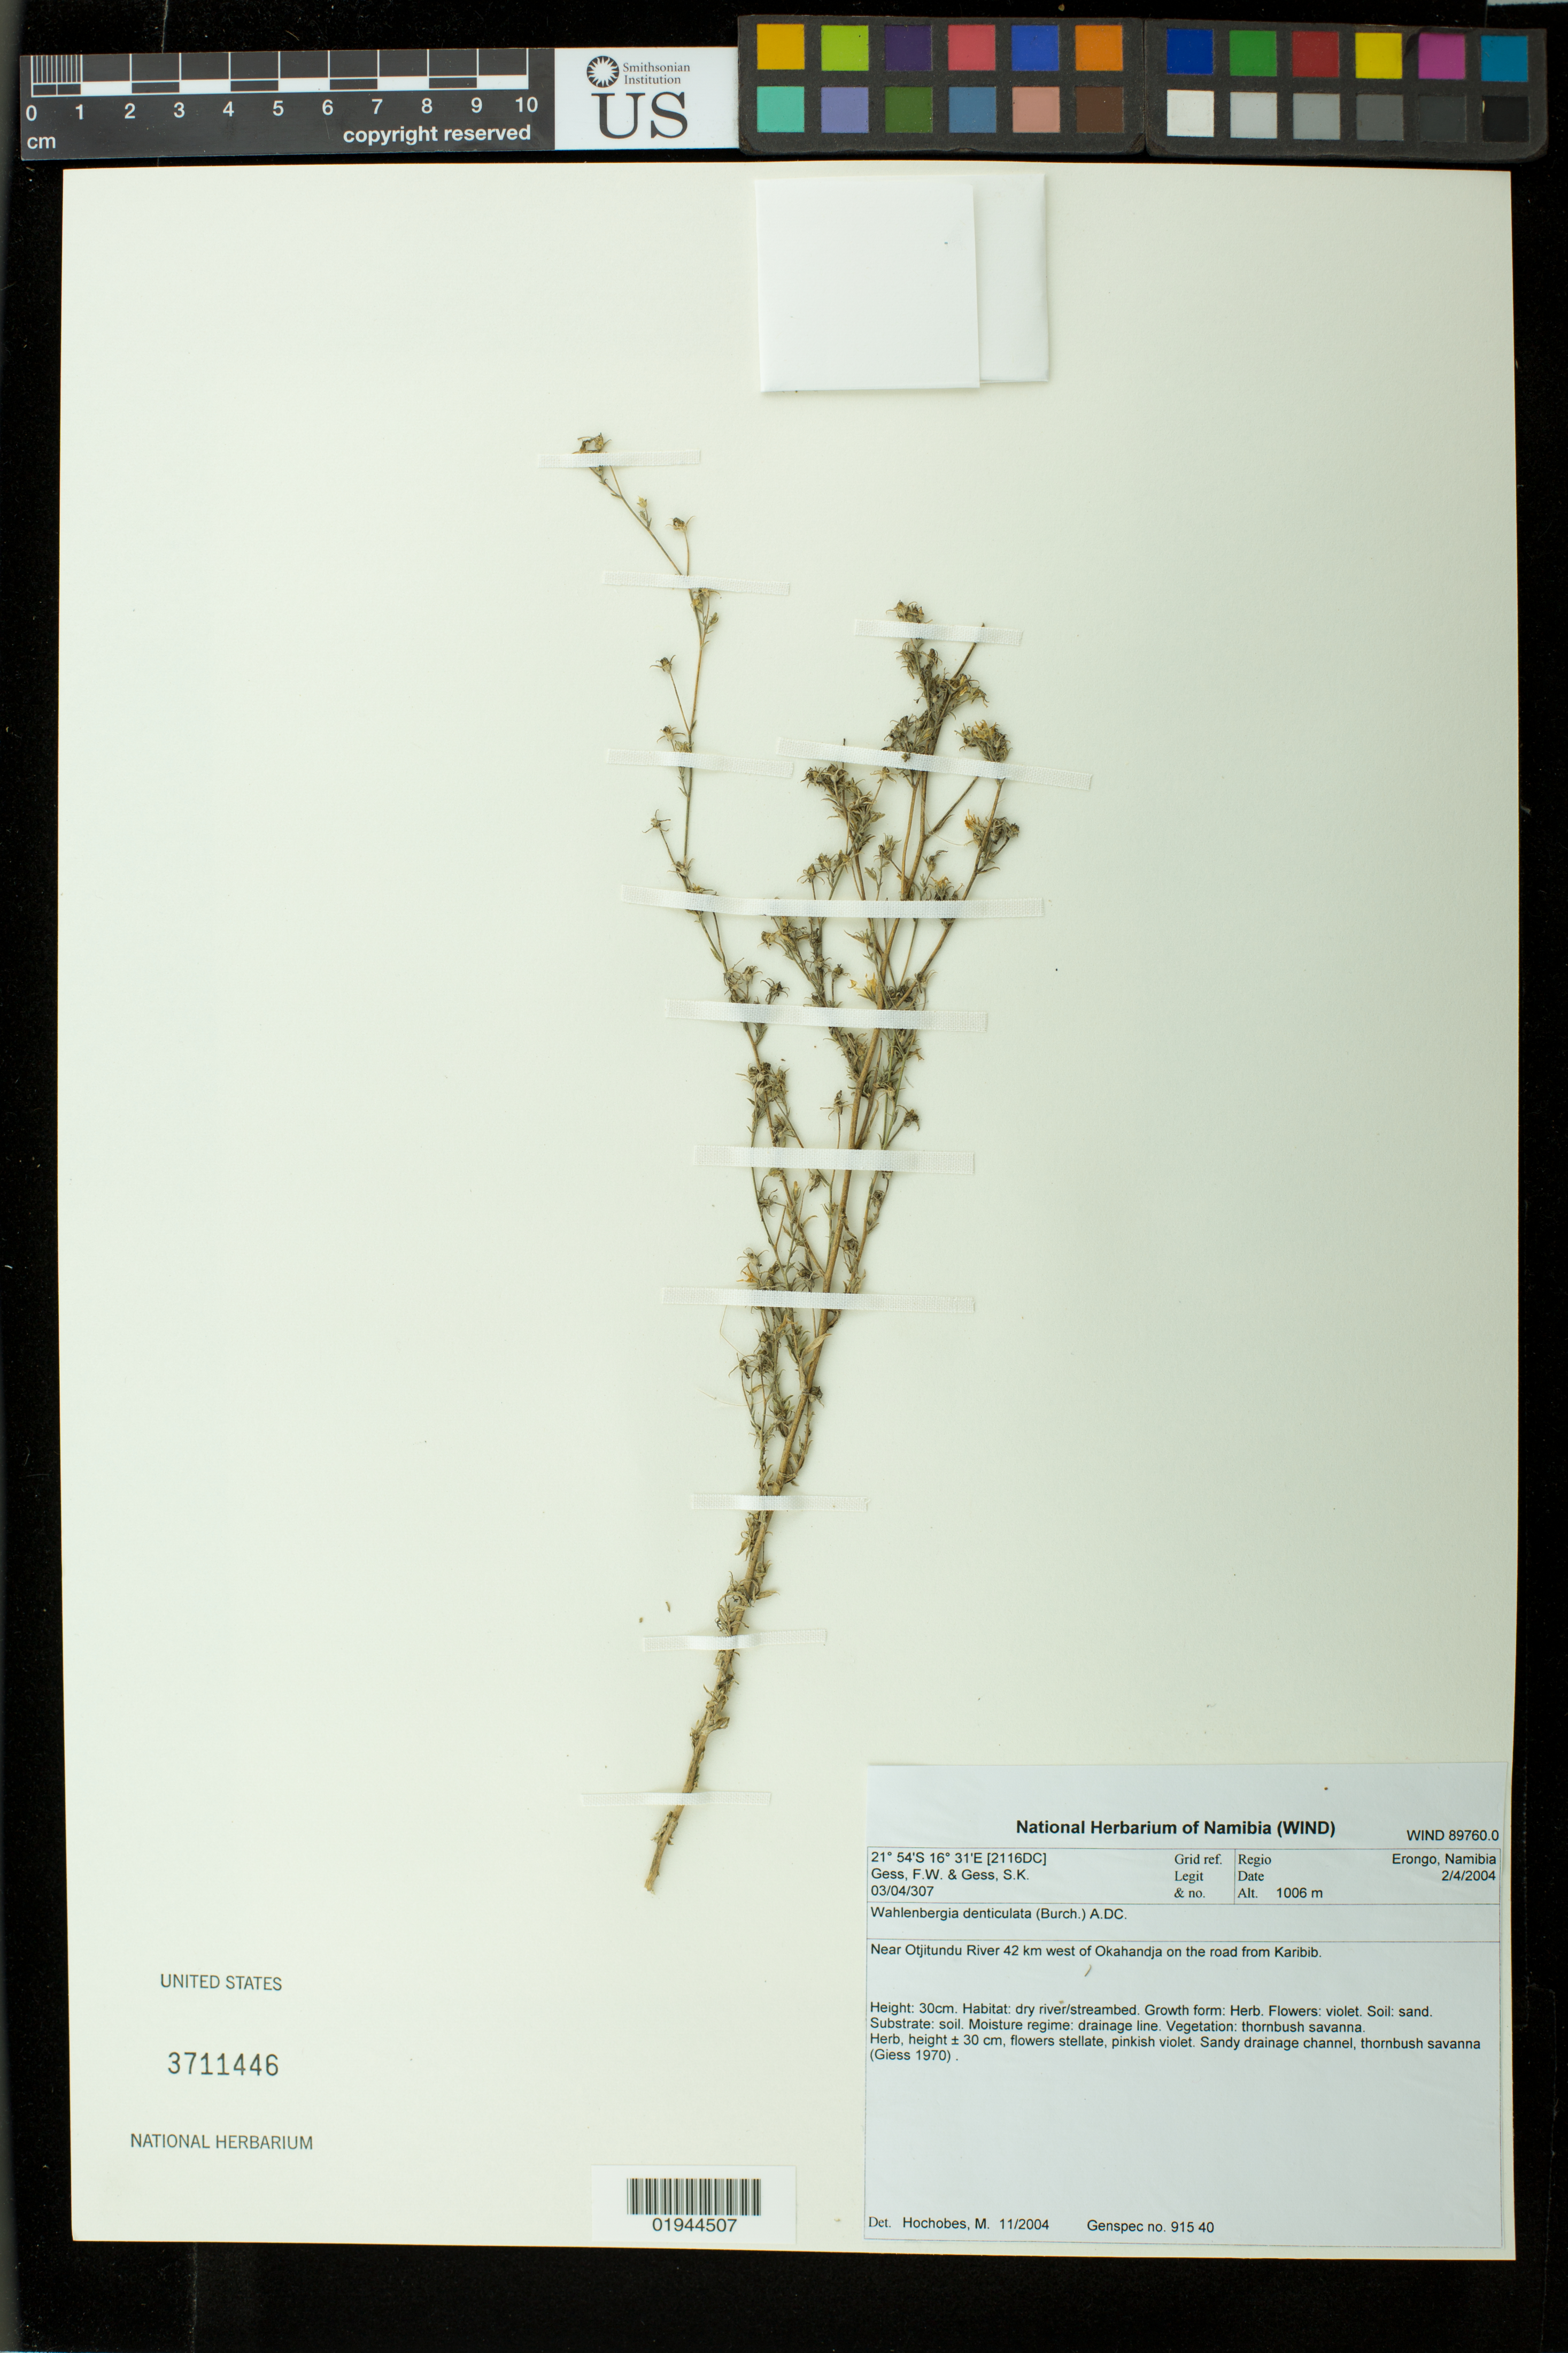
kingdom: Plantae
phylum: Tracheophyta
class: Magnoliopsida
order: Asterales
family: Campanulaceae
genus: Wahlenbergia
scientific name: Wahlenbergia denticulata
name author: (Burch.) A. DC.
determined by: Hochobes, M. M.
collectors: F. Gess & S. Gess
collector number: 03/04/307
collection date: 2004-04-02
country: Namibia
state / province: Erongo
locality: Near Otjitundu River 42 km west of Okahandja on the road from Karbib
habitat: dry river/streambed. soil: sand. substrate: soil. moisture regime: drainage line. vegetation: thornbush savanna. sandy drainage channel.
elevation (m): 1006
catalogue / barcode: US 3711446